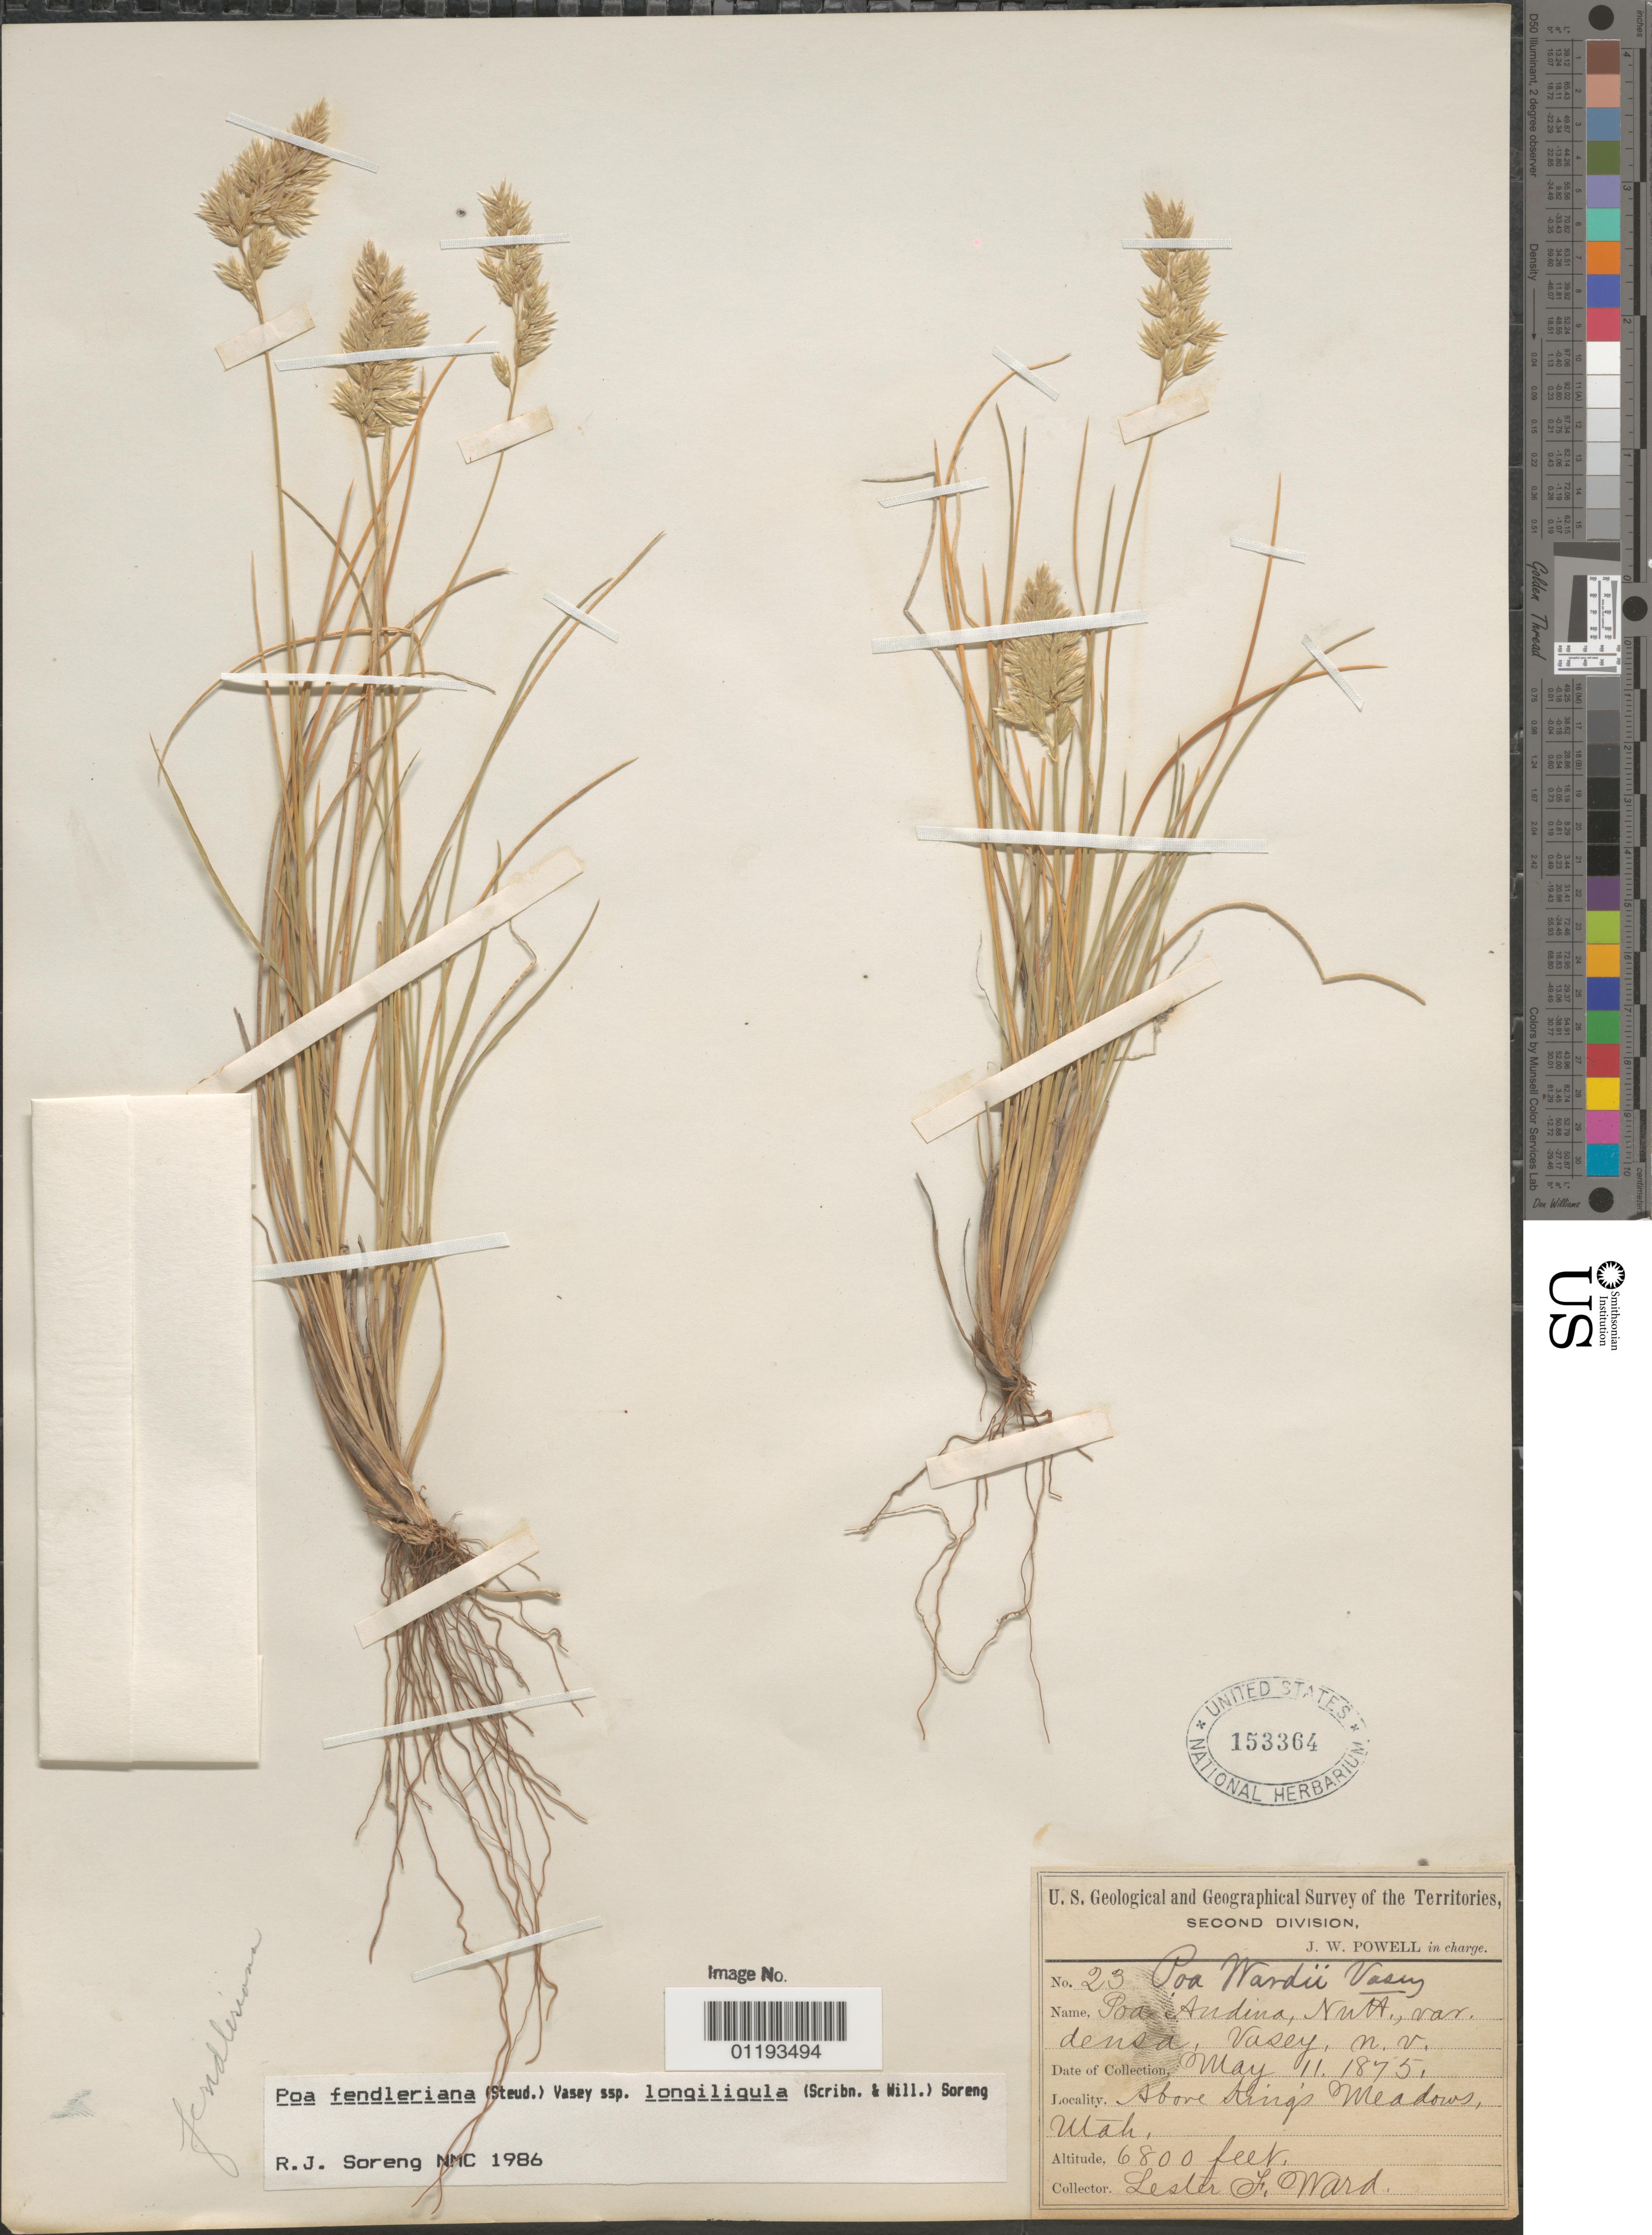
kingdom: Plantae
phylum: Tracheophyta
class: Liliopsida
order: Poales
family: Poaceae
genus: Poa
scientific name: Poa fendleriana subsp. longiligula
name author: (Scribn. & T.A. Williams) Soreng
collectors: L. F. Ward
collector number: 23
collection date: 1875-05-11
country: United States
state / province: Utah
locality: Above King's meadows.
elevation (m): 2073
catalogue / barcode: US 153364